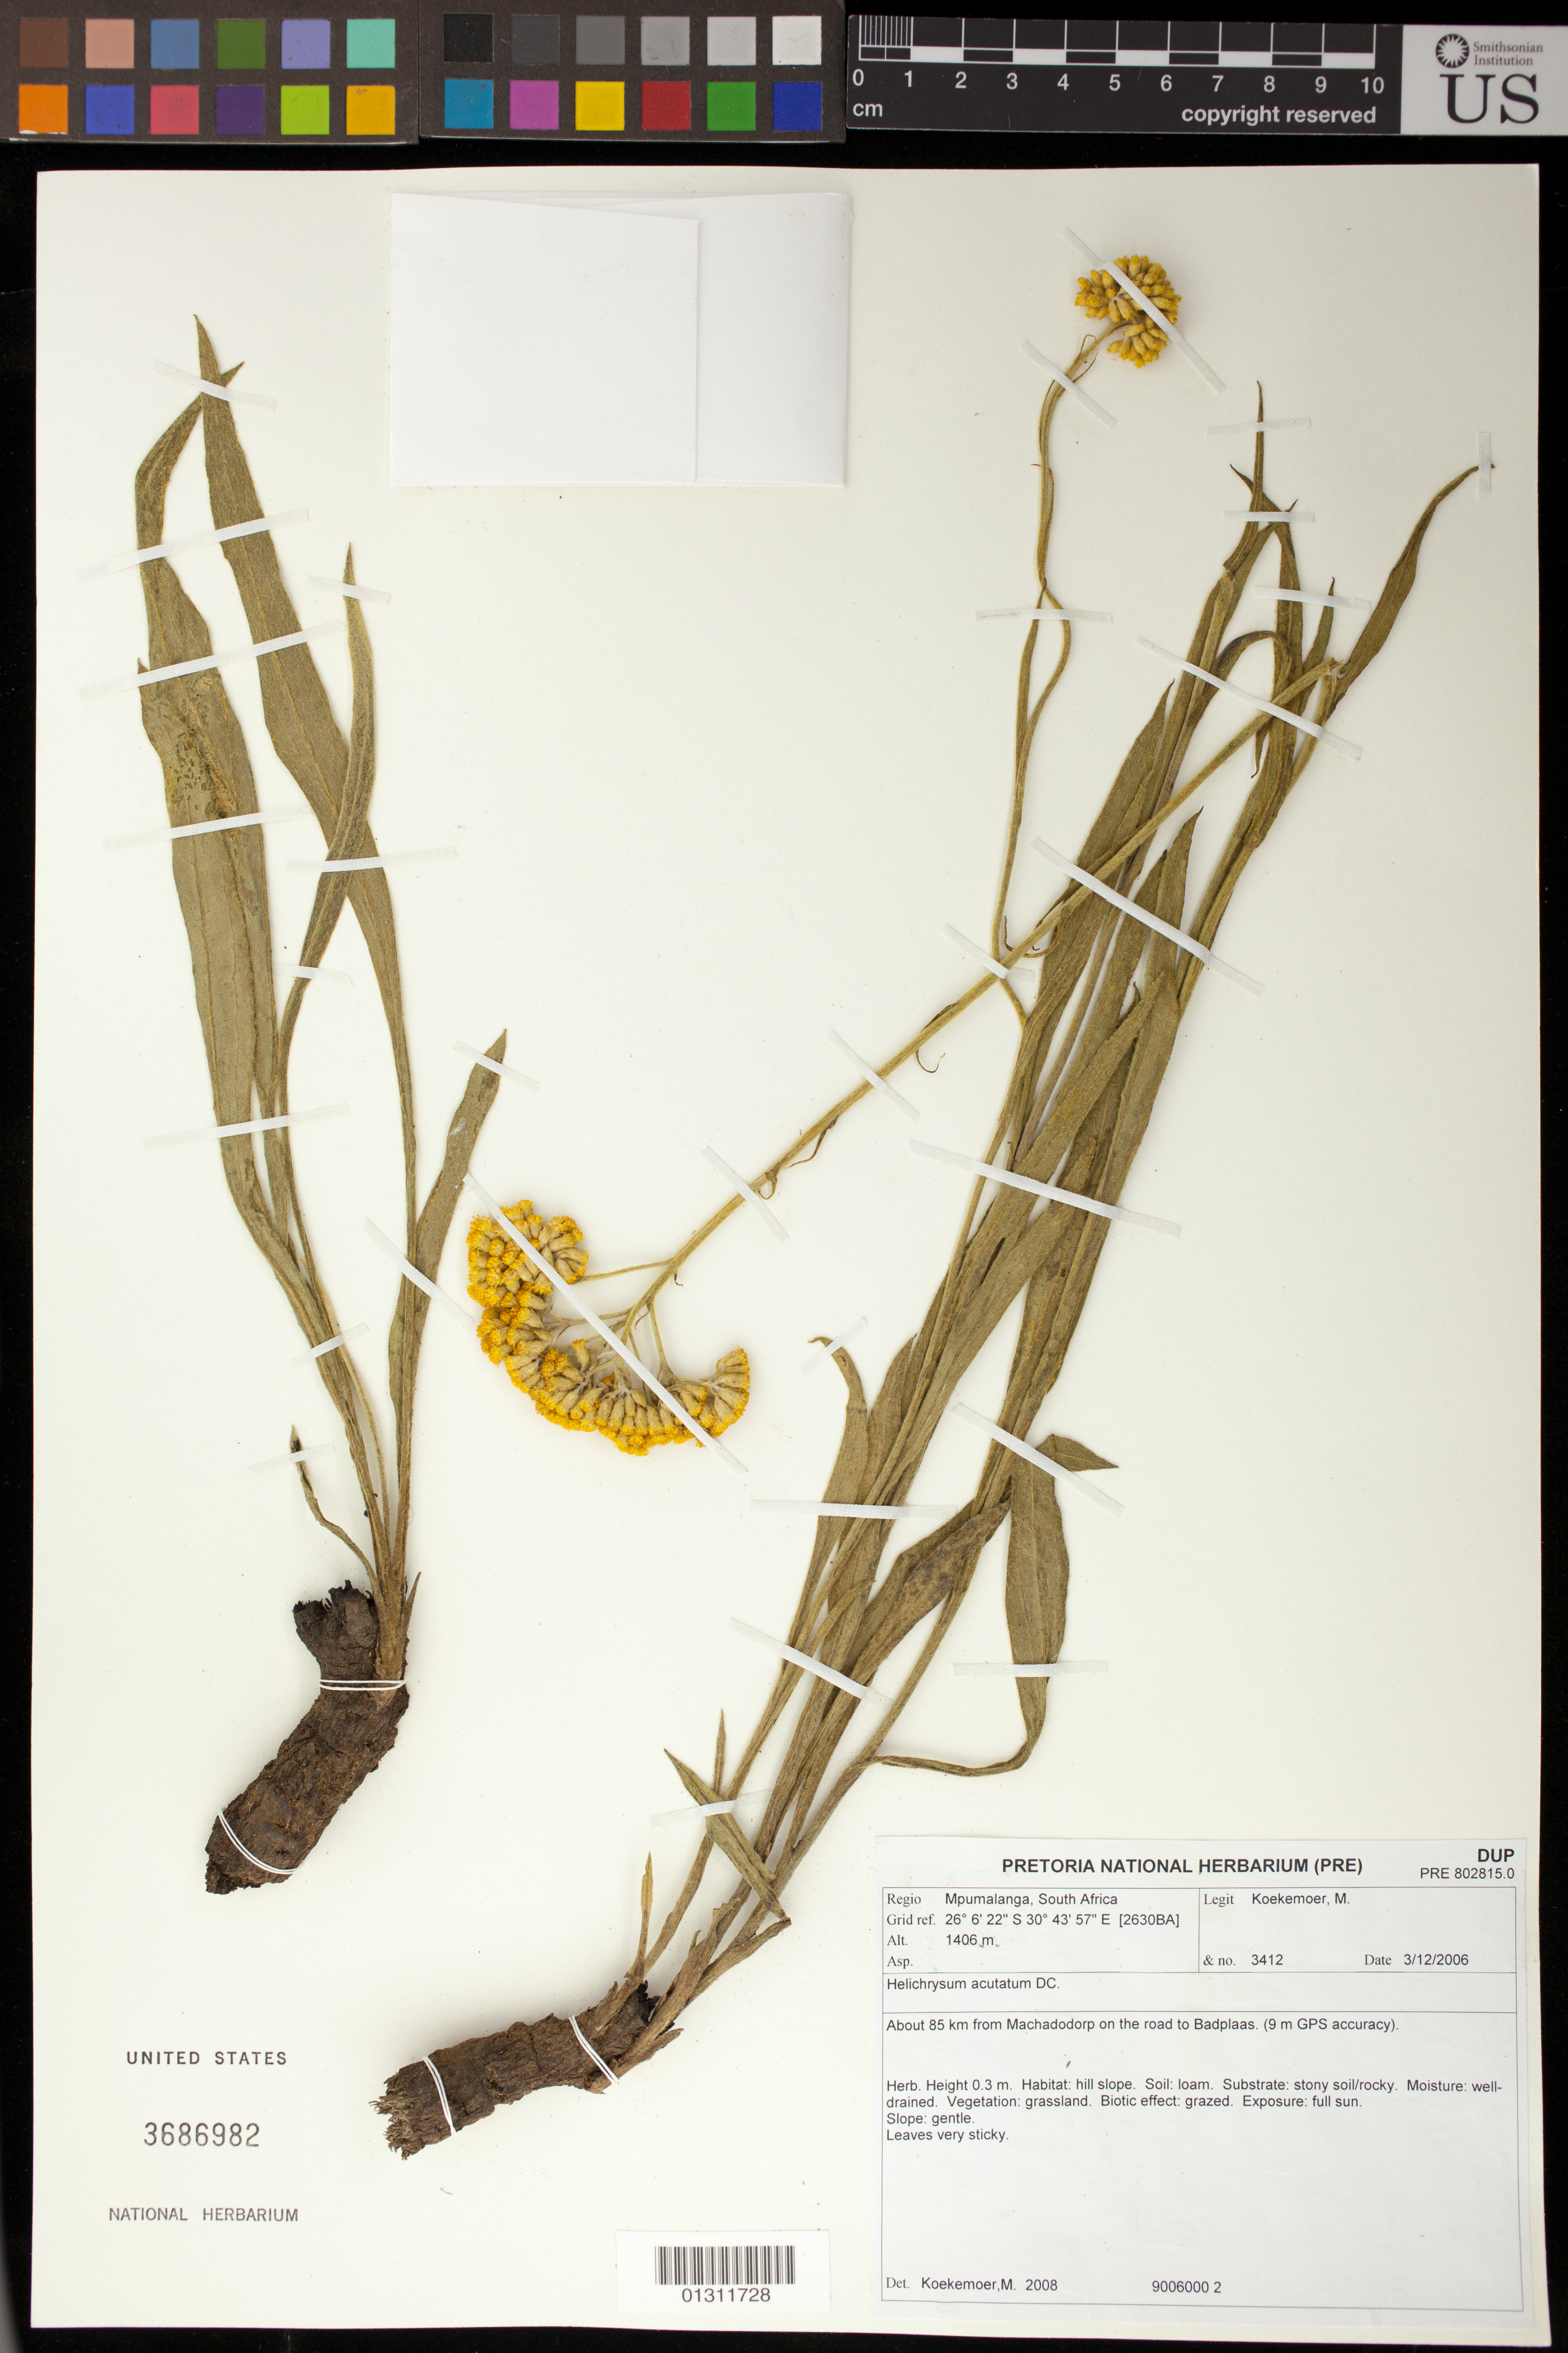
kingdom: Plantae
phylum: Tracheophyta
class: Magnoliopsida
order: Asterales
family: Asteraceae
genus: Helichrysum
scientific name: Helichrysum acutatum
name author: DC.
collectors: M. Koekemoer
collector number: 3412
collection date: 2006-03-12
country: South Africa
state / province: Mpumalanga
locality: About 85 km from Machadodorp on the road to Badplaas.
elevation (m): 1406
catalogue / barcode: US 3686982